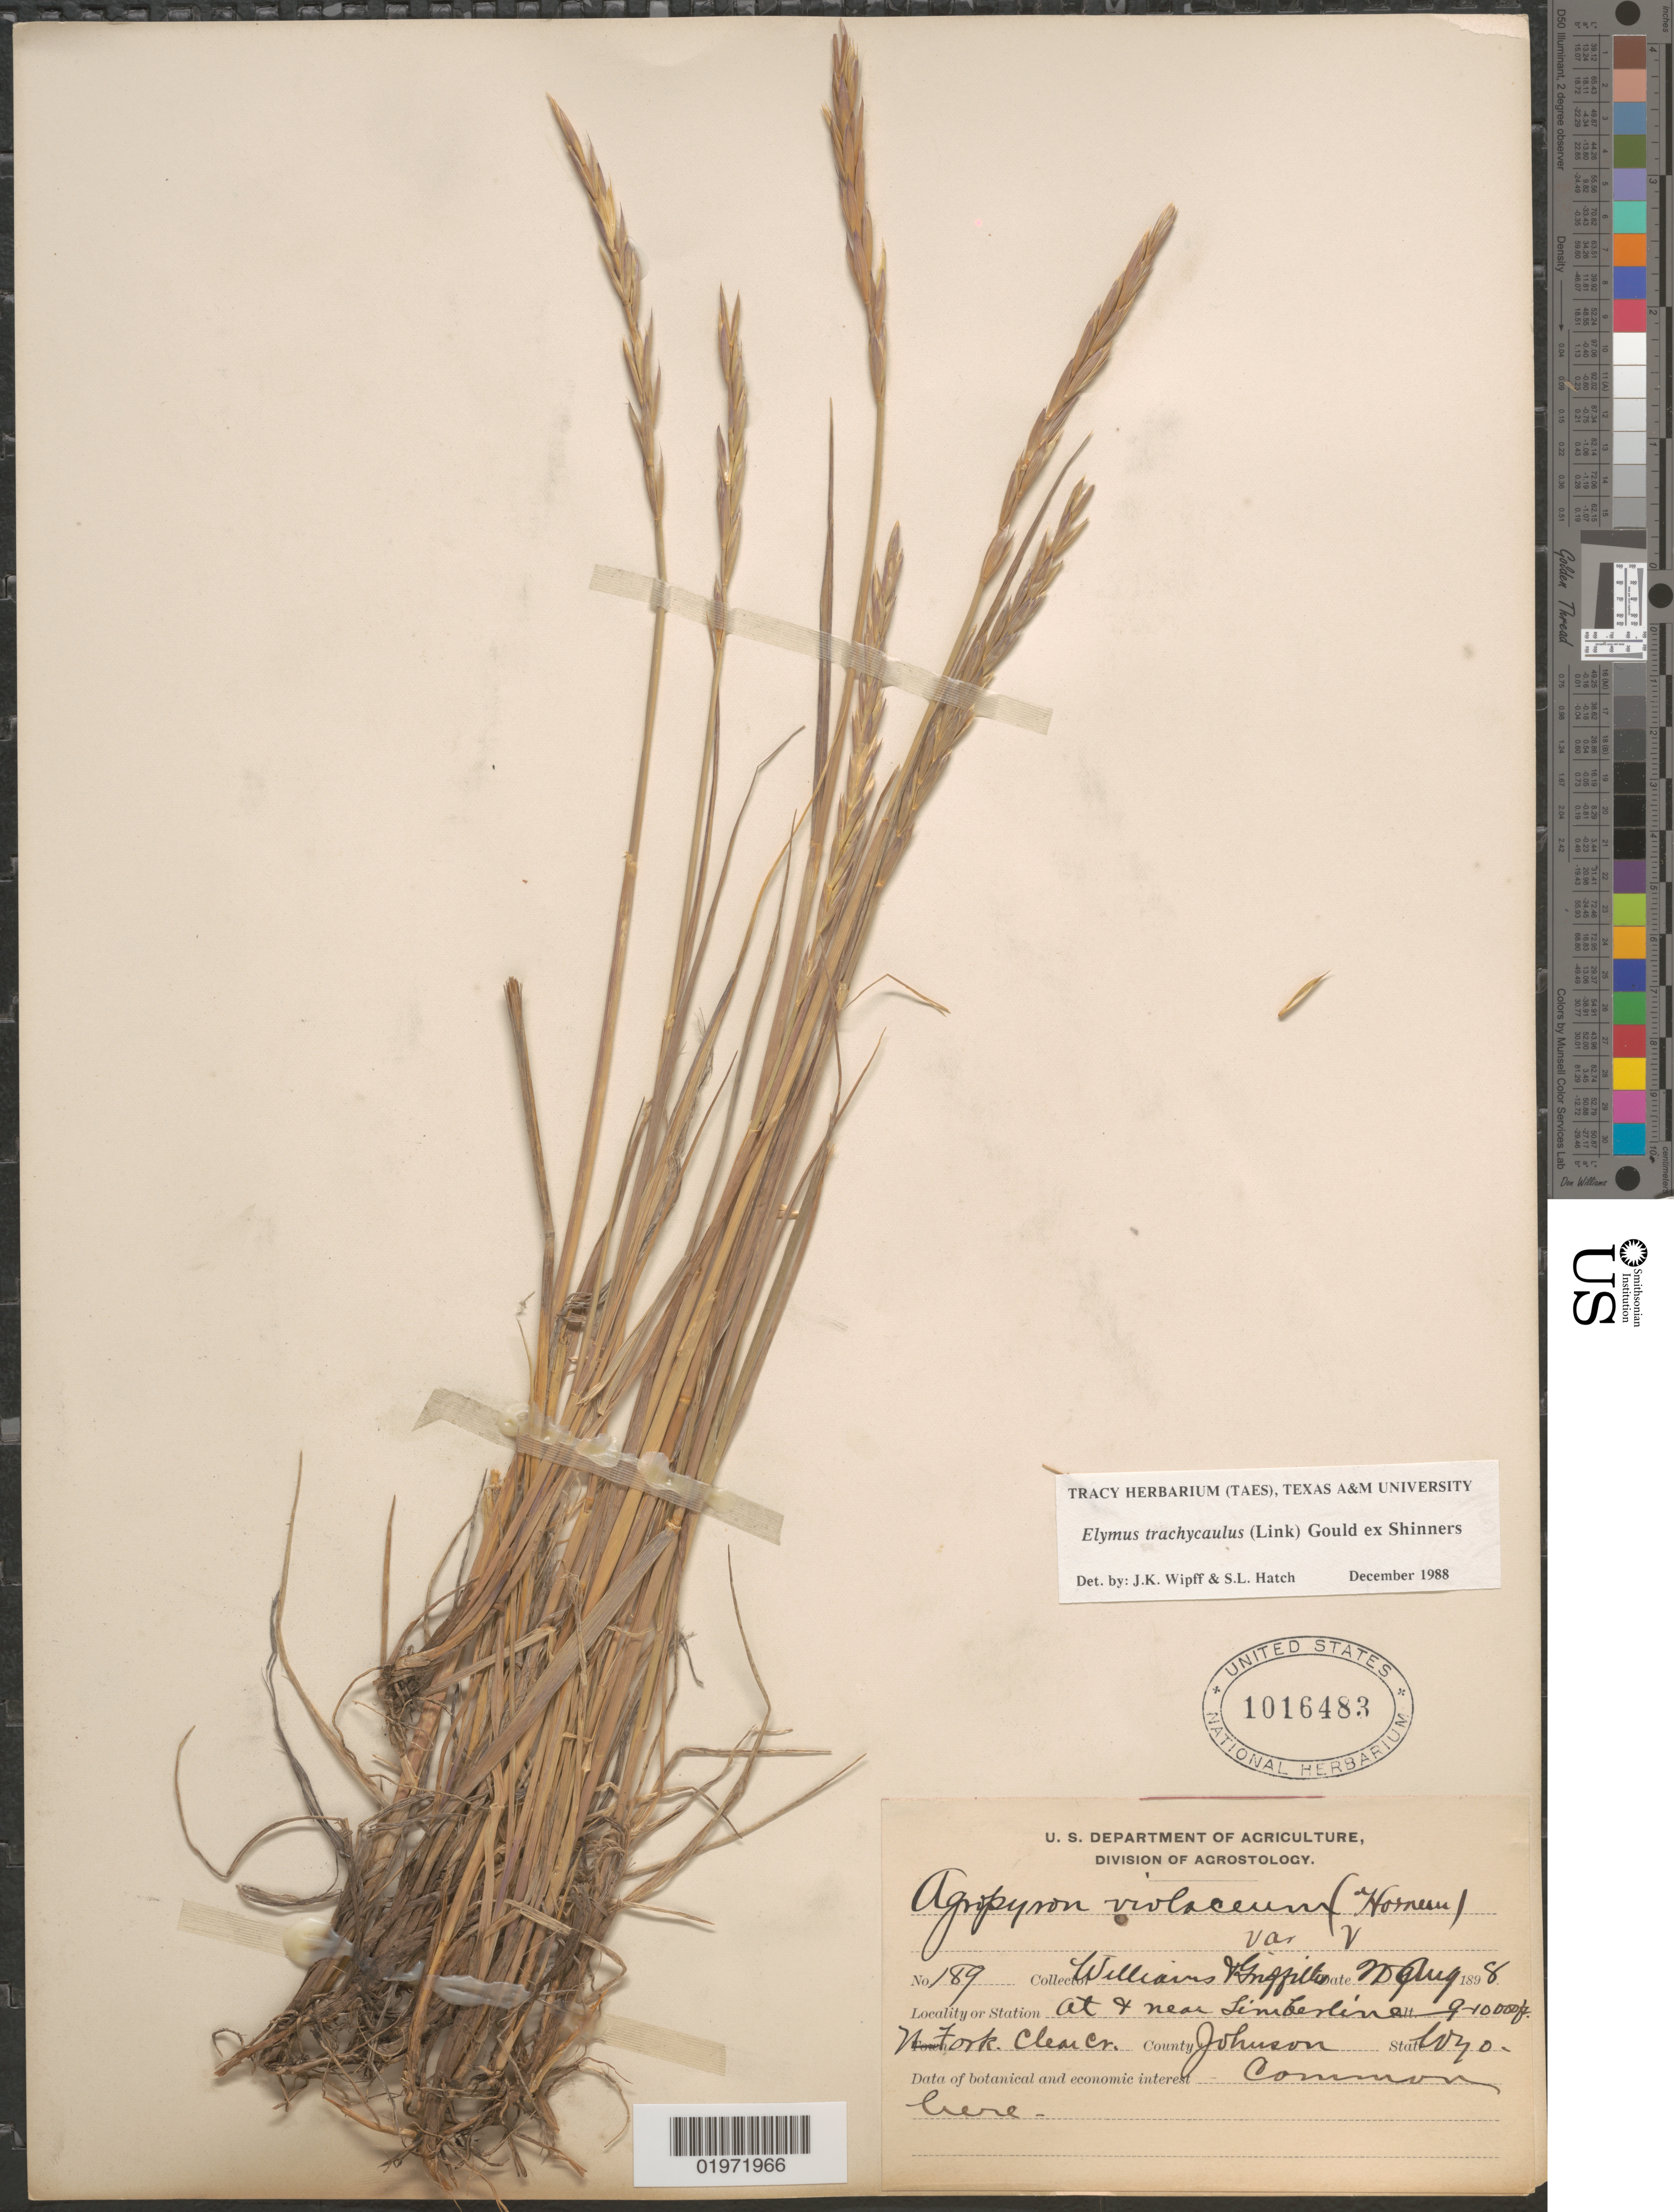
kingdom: Plantae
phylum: Tracheophyta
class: Liliopsida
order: Poales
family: Poaceae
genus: Elymus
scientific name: Elymus trachycaulus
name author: (Link) Gould ex Shinners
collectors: -- Williams & -- Griffiths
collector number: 189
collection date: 1898-08-27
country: United States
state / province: Wyoming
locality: At & near timberline N. Fork Clear Cr. County Johnson.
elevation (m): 2743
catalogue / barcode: US 1016483